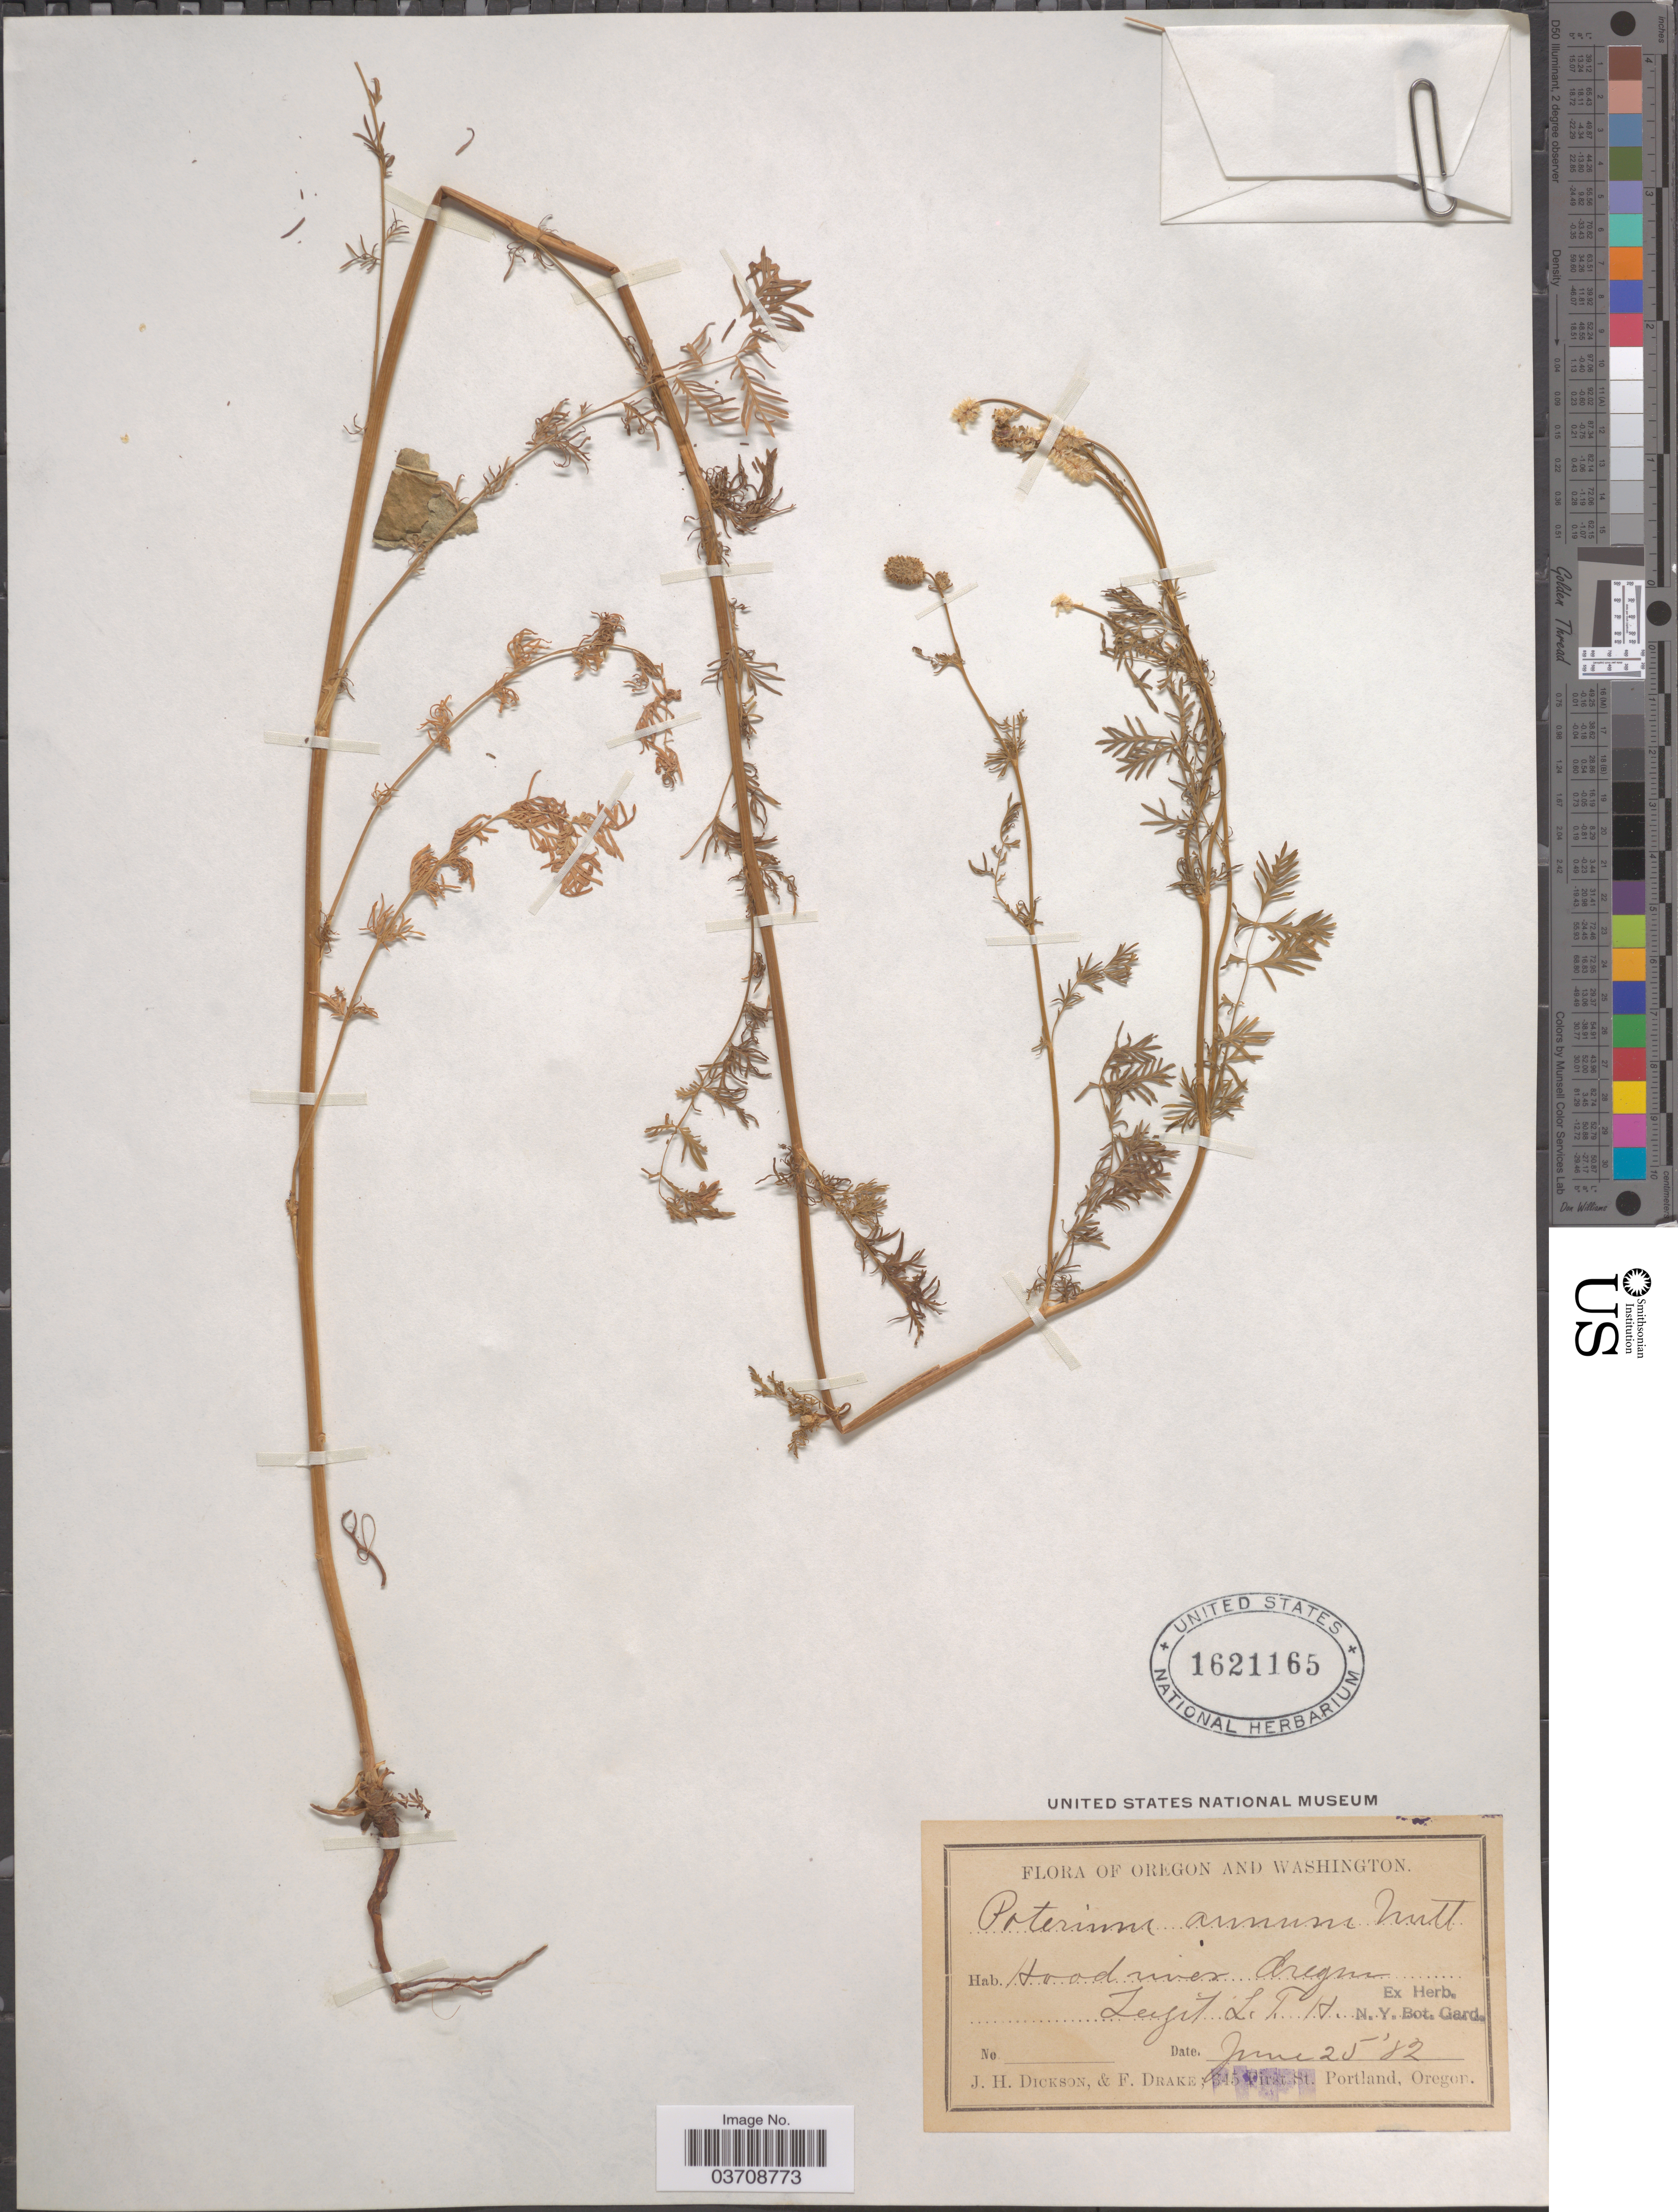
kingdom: Plantae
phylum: Tracheophyta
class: Magnoliopsida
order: Rosales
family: Rosaceae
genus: Sanguisorba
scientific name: Sanguisorba occidentalis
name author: Nutt.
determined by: Strong, Mark T., (BOT), Smithsonian Institution - National Museum of Natural History (UNITED STATES)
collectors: L. T. H.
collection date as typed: Transcribed d/m/y: 25/6/82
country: United States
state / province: Oregon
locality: Hood river.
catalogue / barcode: US 1621165